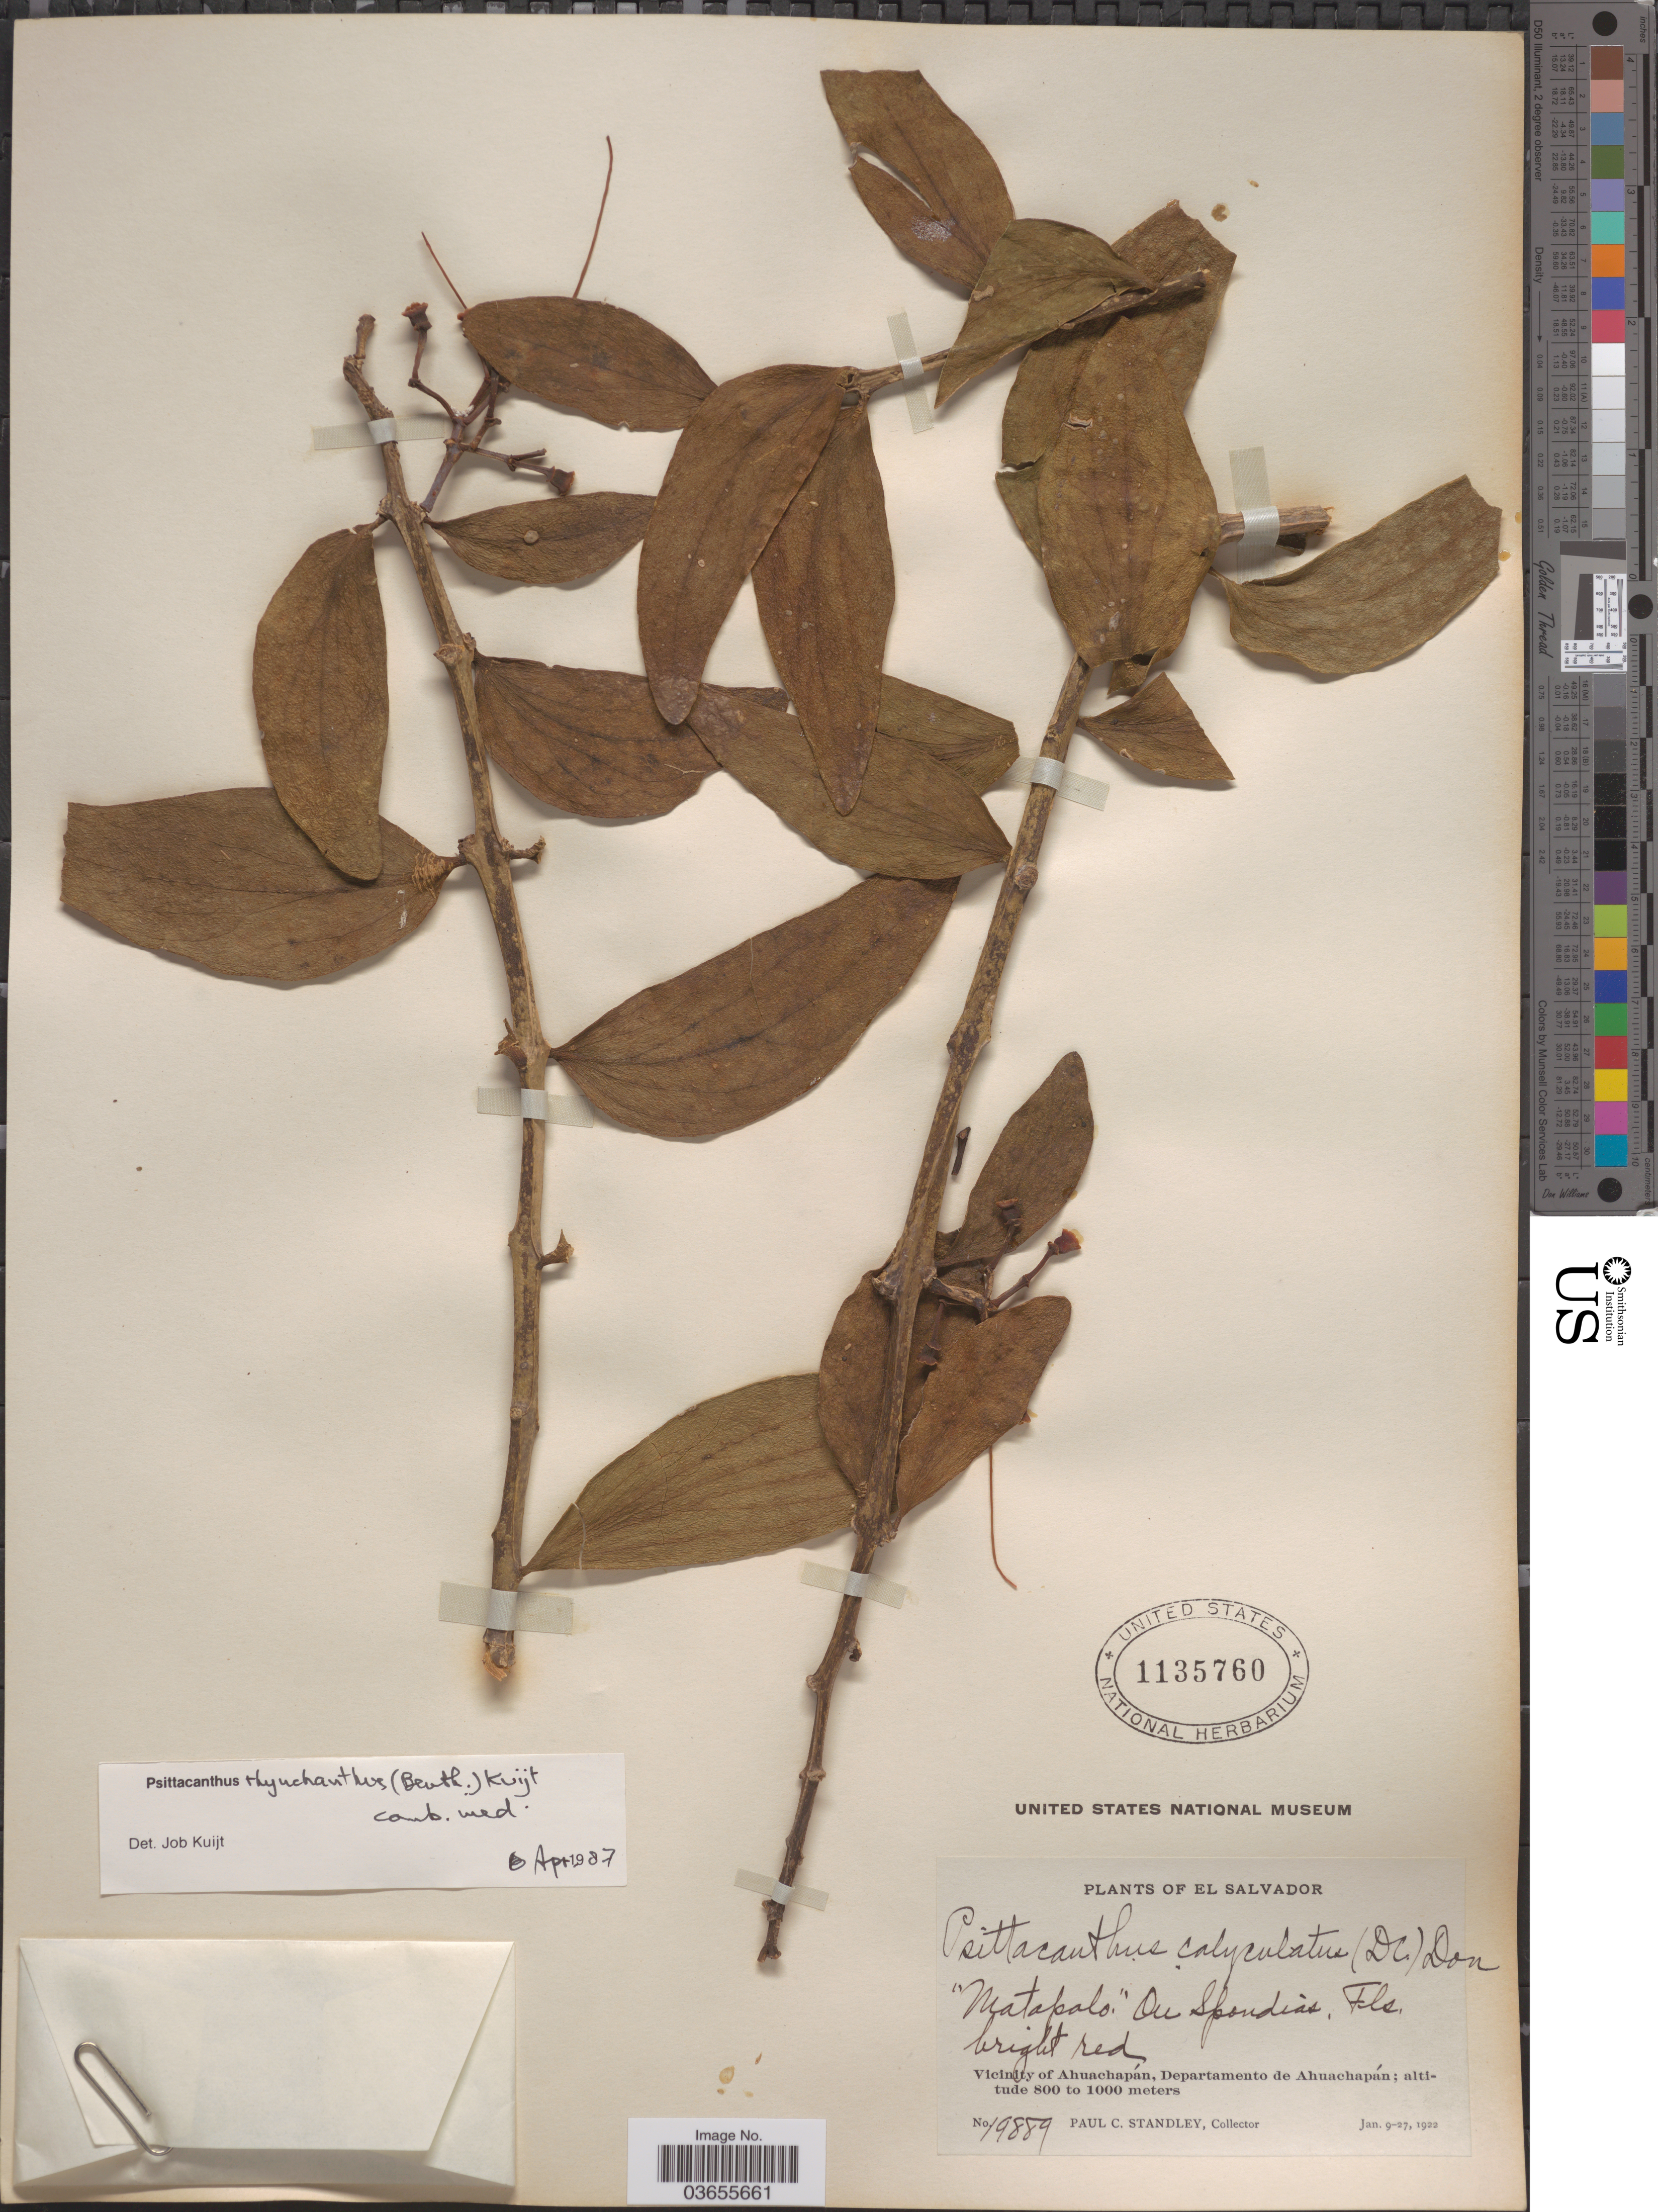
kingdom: Plantae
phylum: Tracheophyta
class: Magnoliopsida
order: Santalales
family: Loranthaceae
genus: Psittacanthus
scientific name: Psittacanthus rhynchanthus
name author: (Benth.) Kuijt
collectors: P. C. Standley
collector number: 19889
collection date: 1922-01-09/1922-01-27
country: El Salvador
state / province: Ahuachapan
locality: Vicinity of Ahuachapán, Departamento de Ahuachapán.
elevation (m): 800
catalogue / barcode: US 1135760